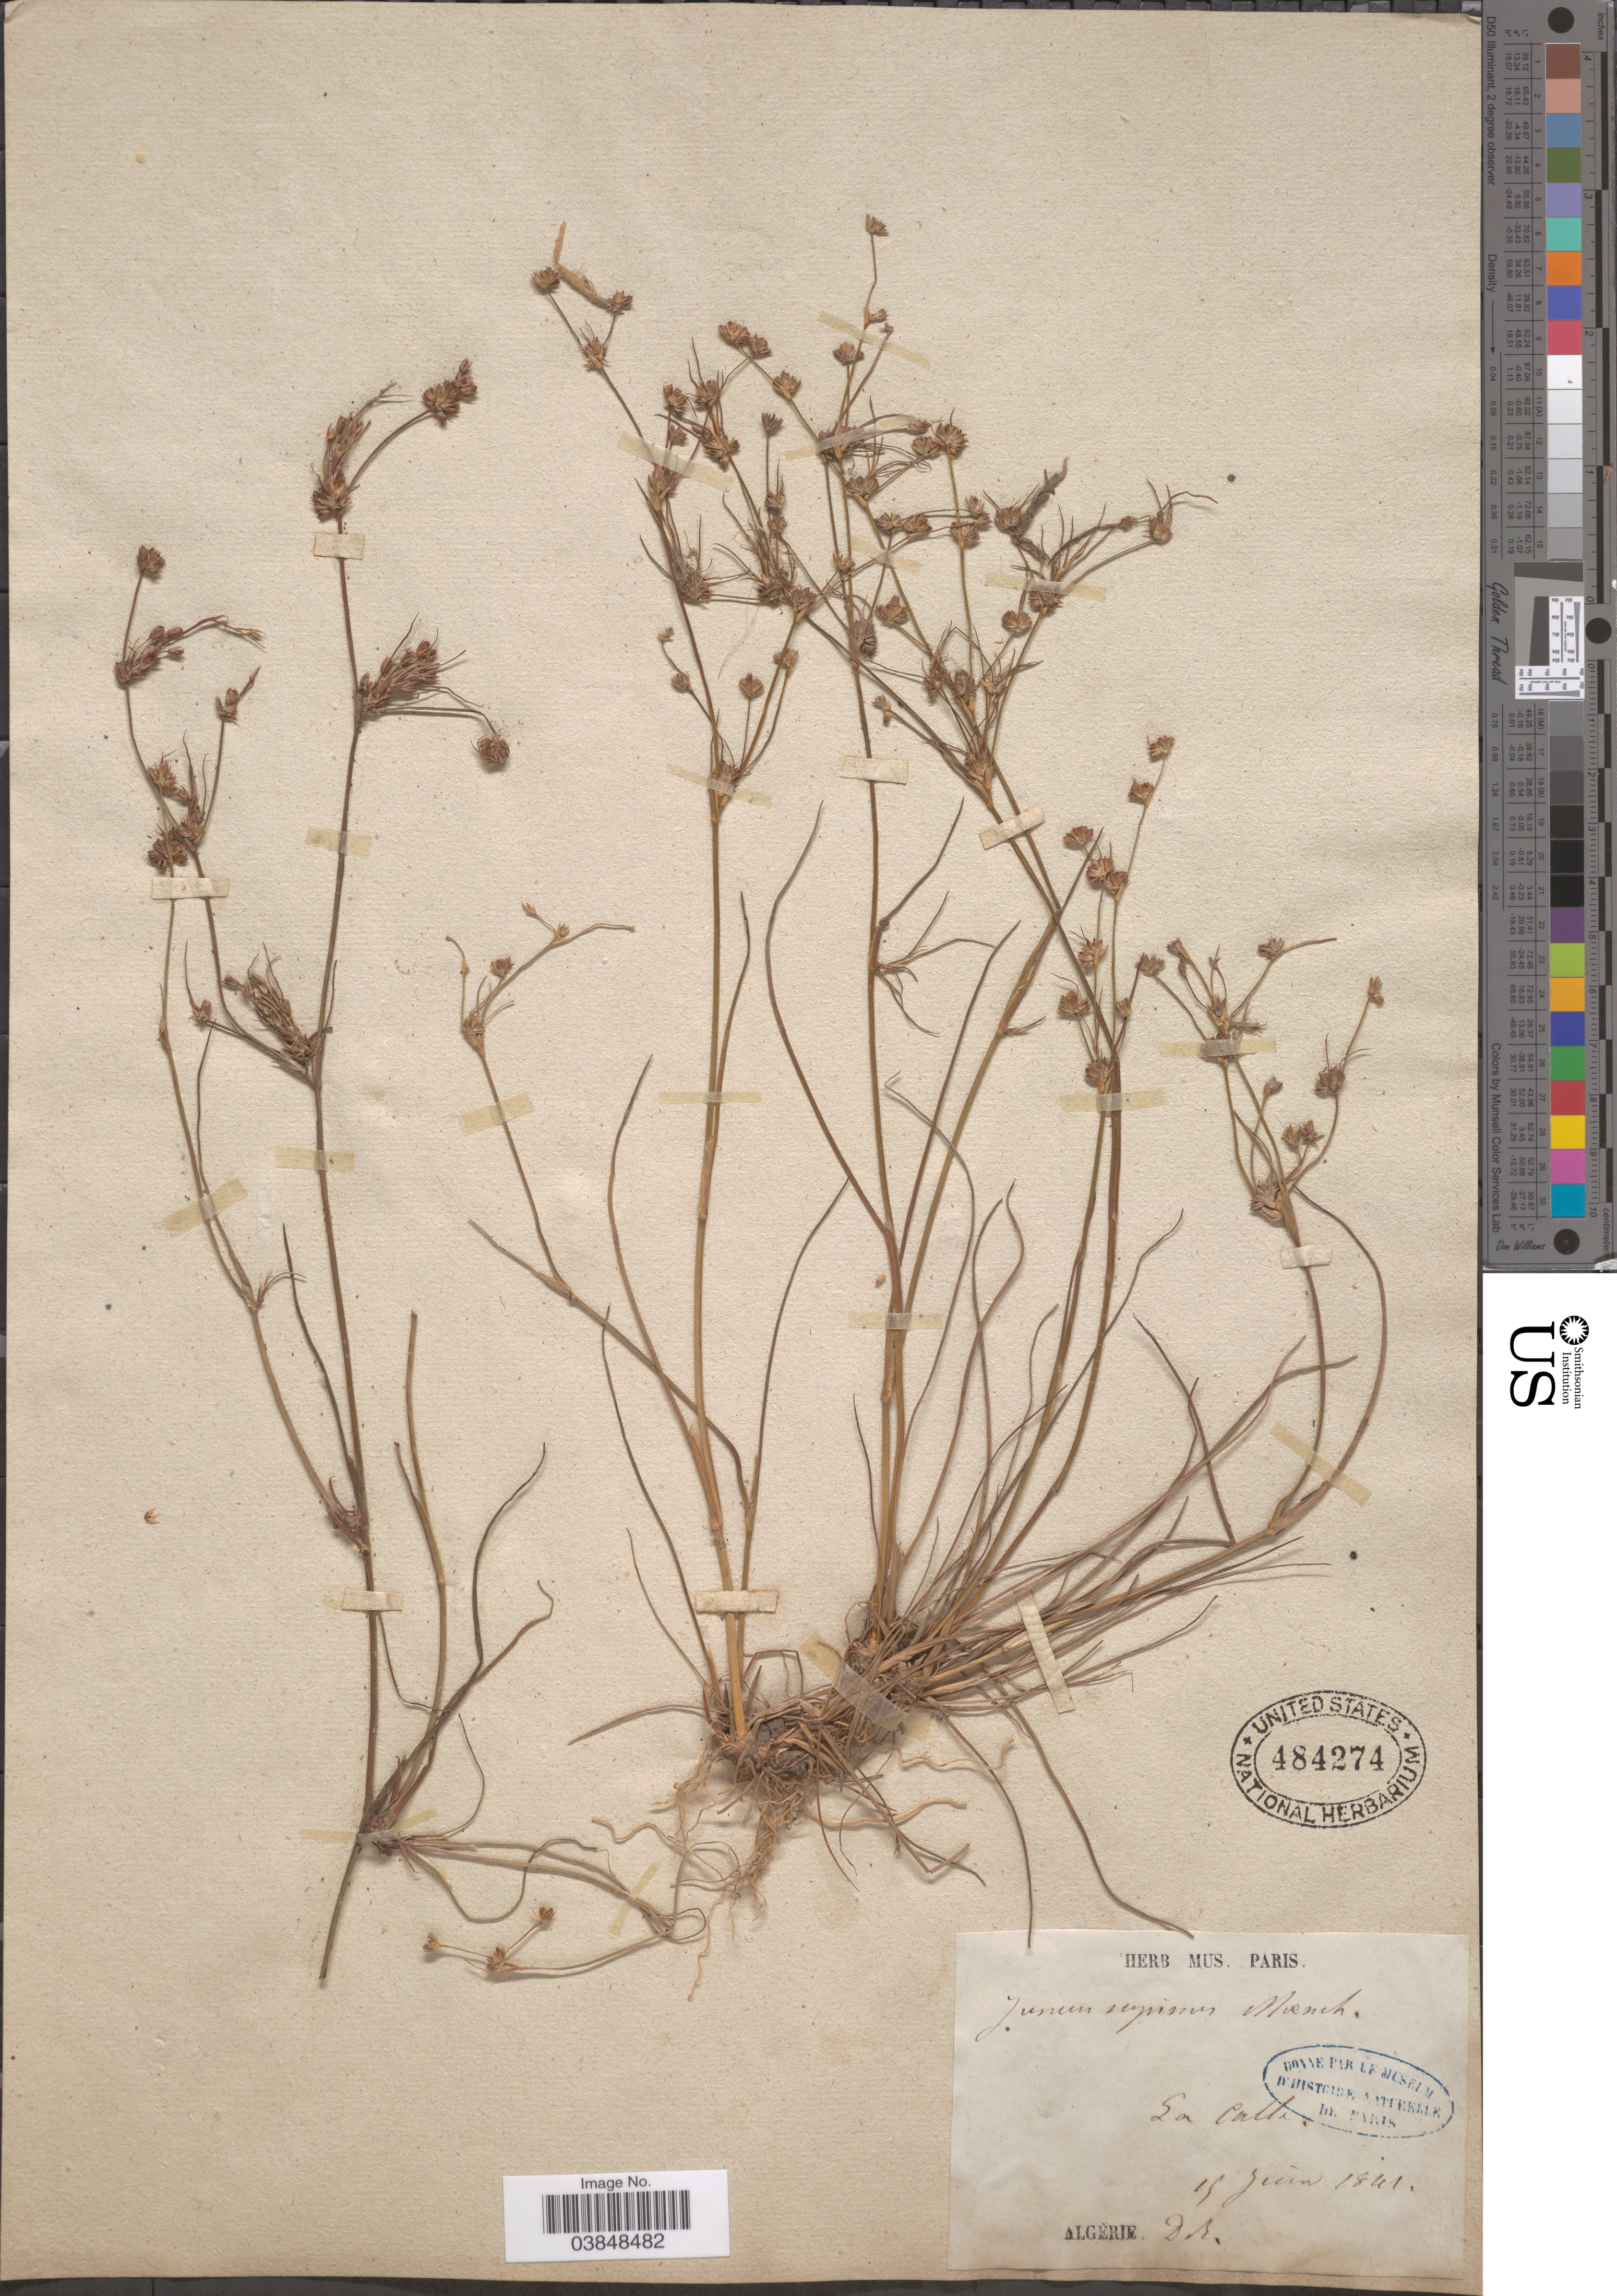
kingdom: Plantae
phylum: Tracheophyta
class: Liliopsida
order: Poales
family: Juncaceae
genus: Juncus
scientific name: Juncus supinus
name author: Moench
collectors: ex herb. Mus. Paris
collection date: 1841-06-15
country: Algeria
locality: Ga Calli. DR.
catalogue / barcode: US 484274